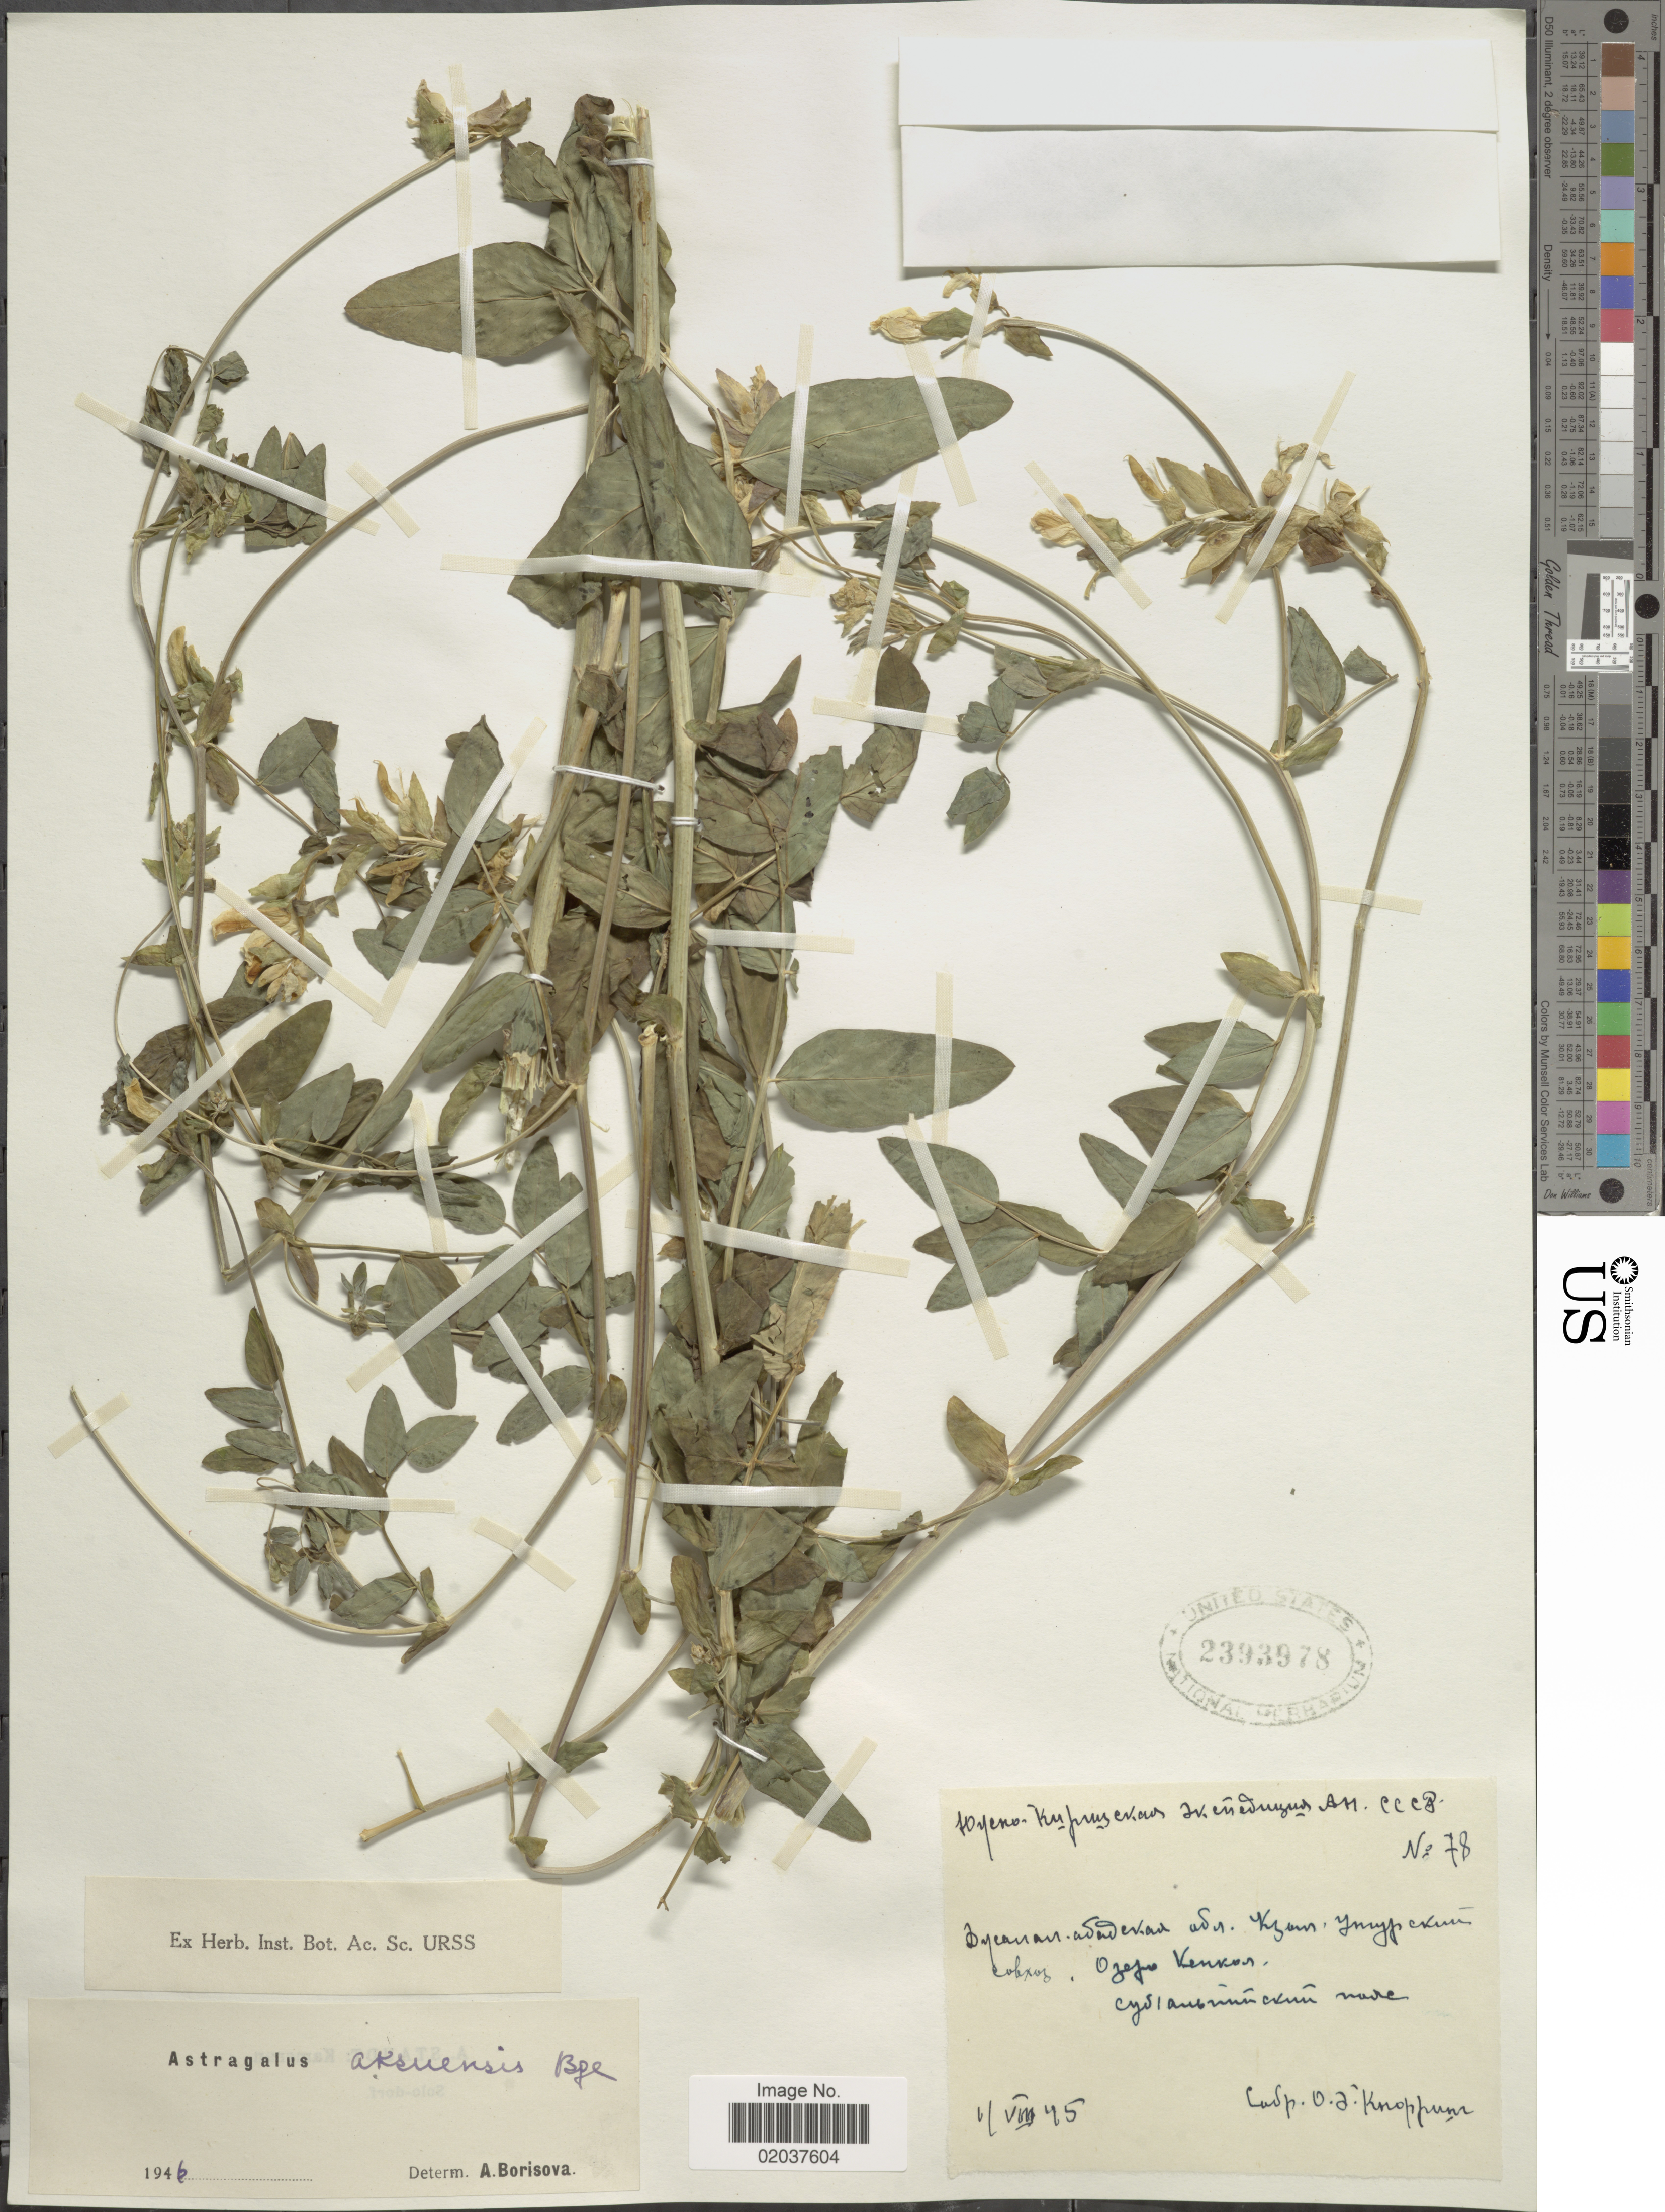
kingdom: Plantae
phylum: Tracheophyta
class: Magnoliopsida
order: Fabales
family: Fabaceae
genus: Astragalus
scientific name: Astragalus aksuensis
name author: Bunge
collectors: O. Knorring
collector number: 78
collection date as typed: Transcribed d/m/y: 6/8/45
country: Kazakhstan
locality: Lake Kenkol ( Ul'kenkol')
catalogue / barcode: US 2393978